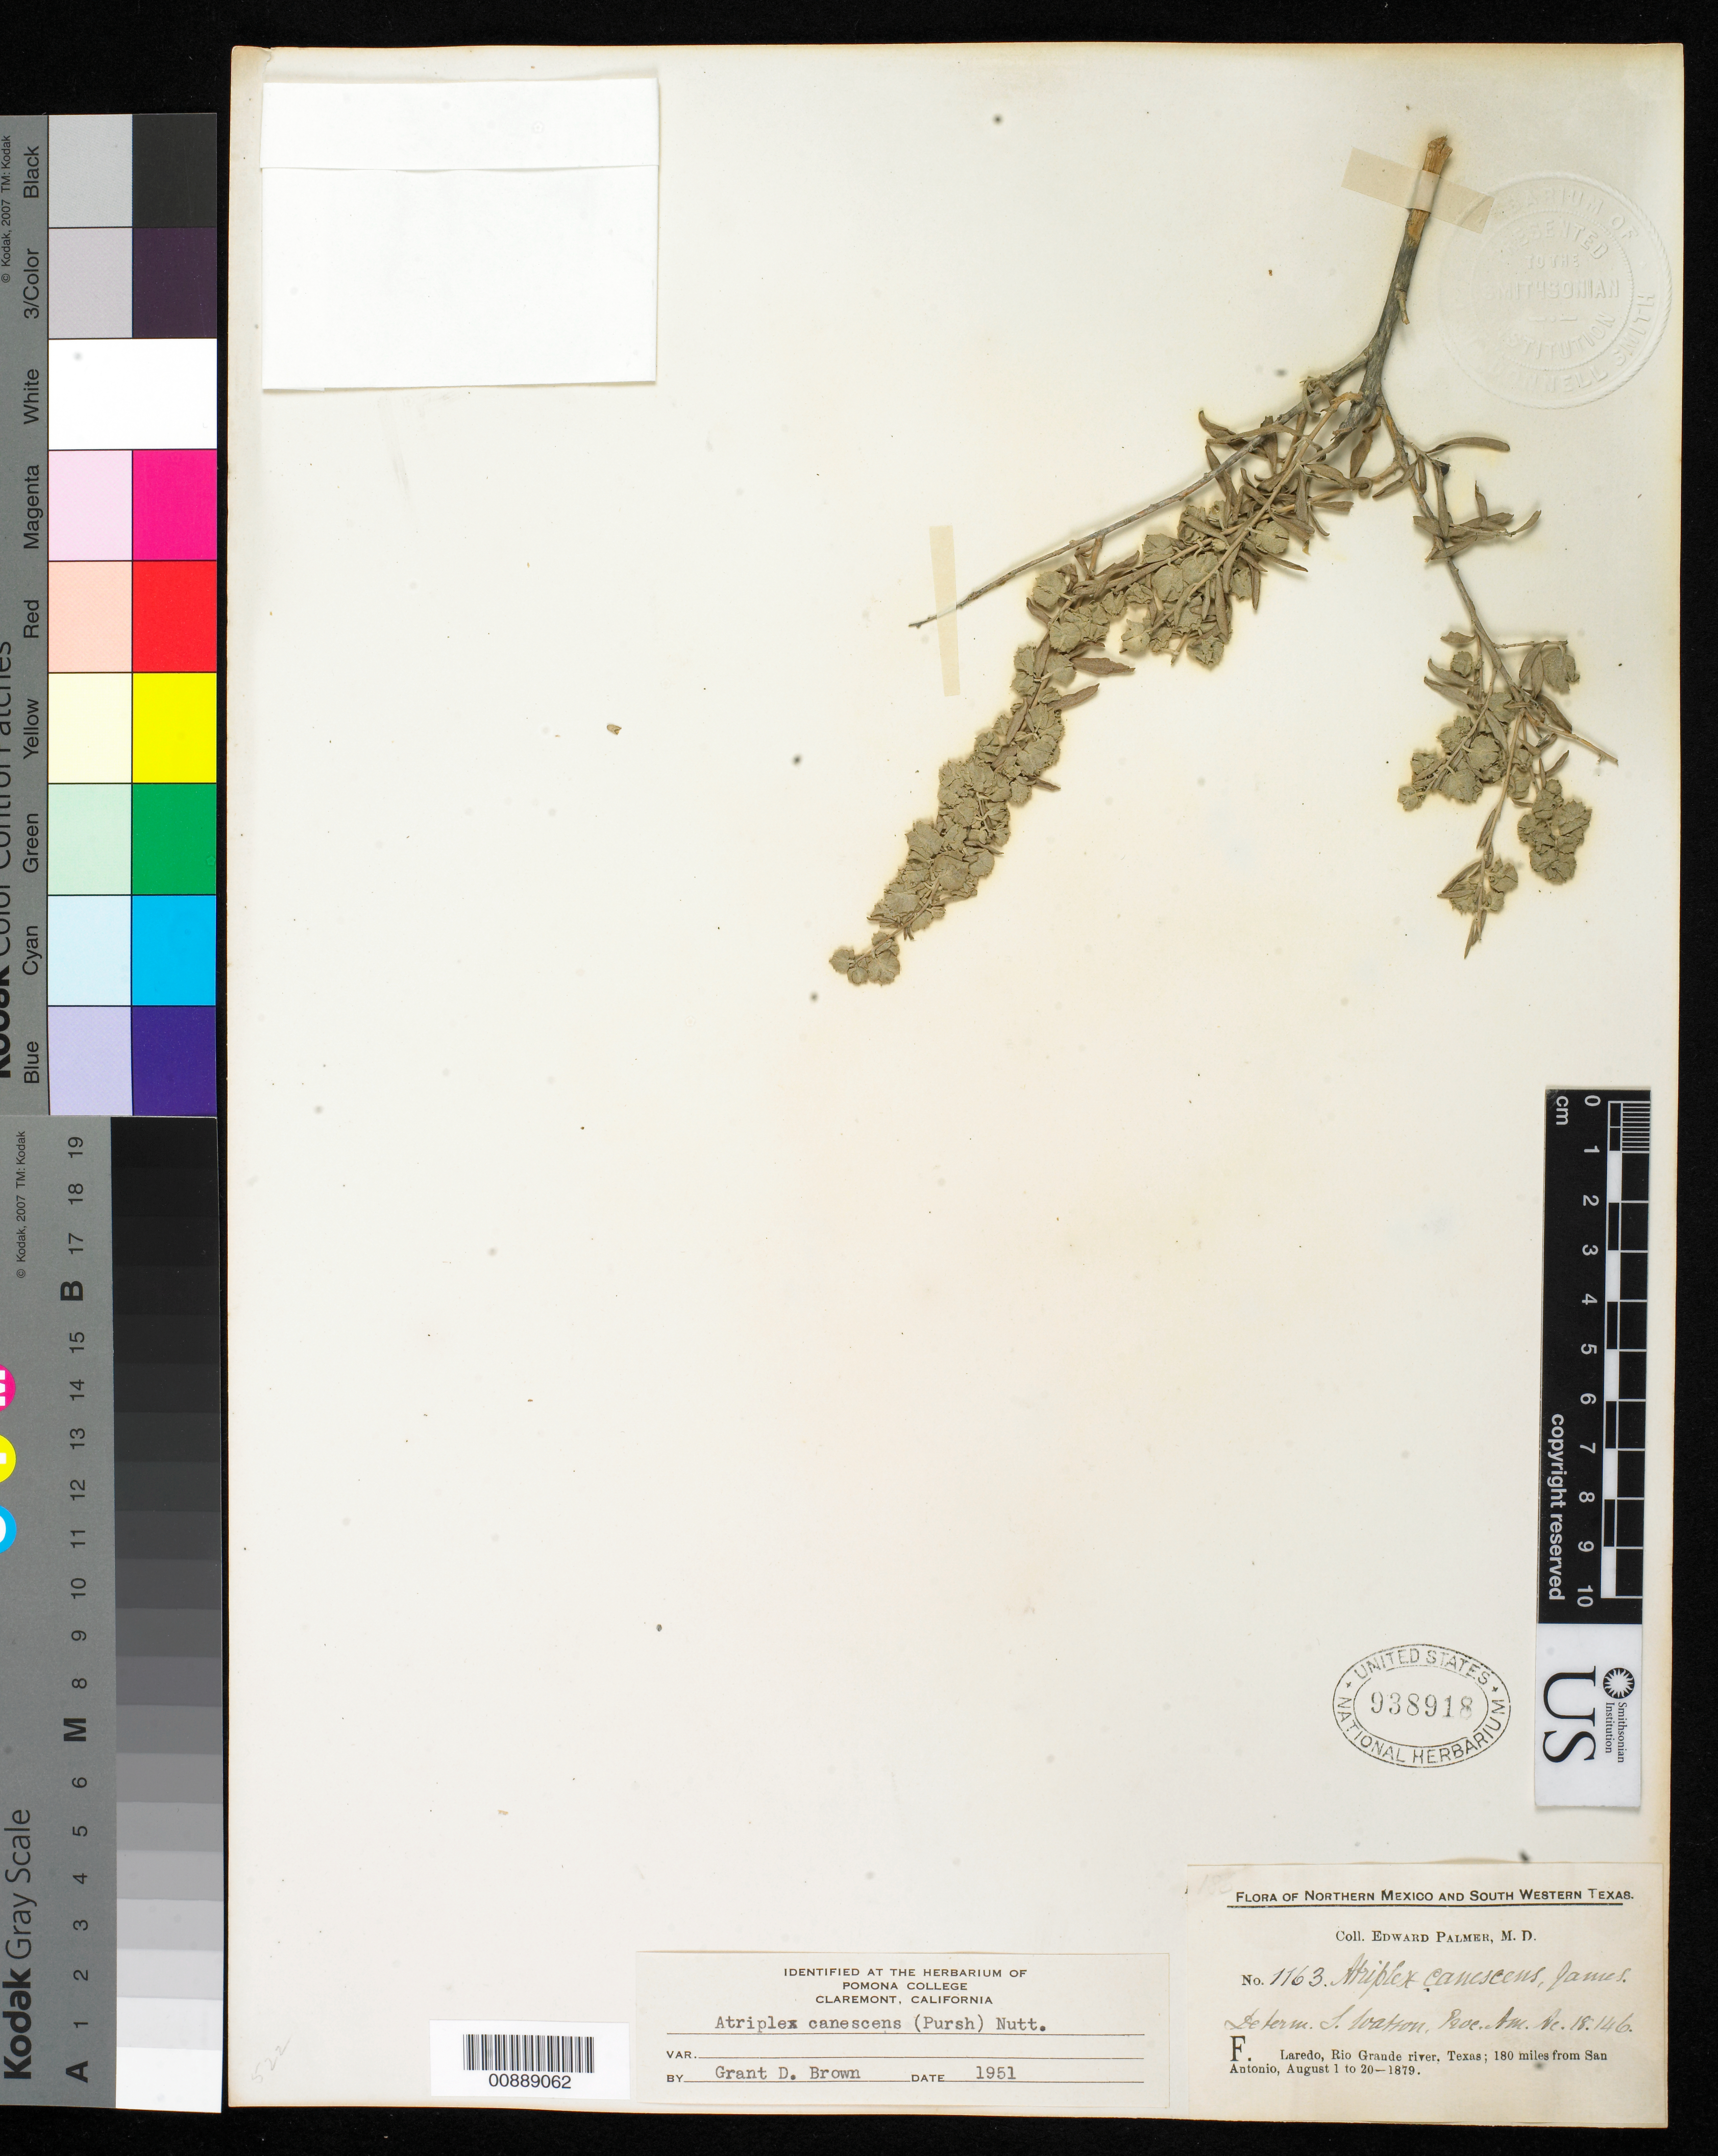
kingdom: Plantae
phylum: Tracheophyta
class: Magnoliopsida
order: Caryophyllales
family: Amaranthaceae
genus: Atriplex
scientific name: Atriplex canescens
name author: (Pursh) Nutt.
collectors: E. Palmer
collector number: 1163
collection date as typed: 01 Aug 1879 to 20 Aug 1879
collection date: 1879-08-01/1879-08-20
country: United States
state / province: Texas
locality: F. Laredo, Rio Grande river, Texas; 180 miles from San Antonio.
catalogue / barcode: US 938918